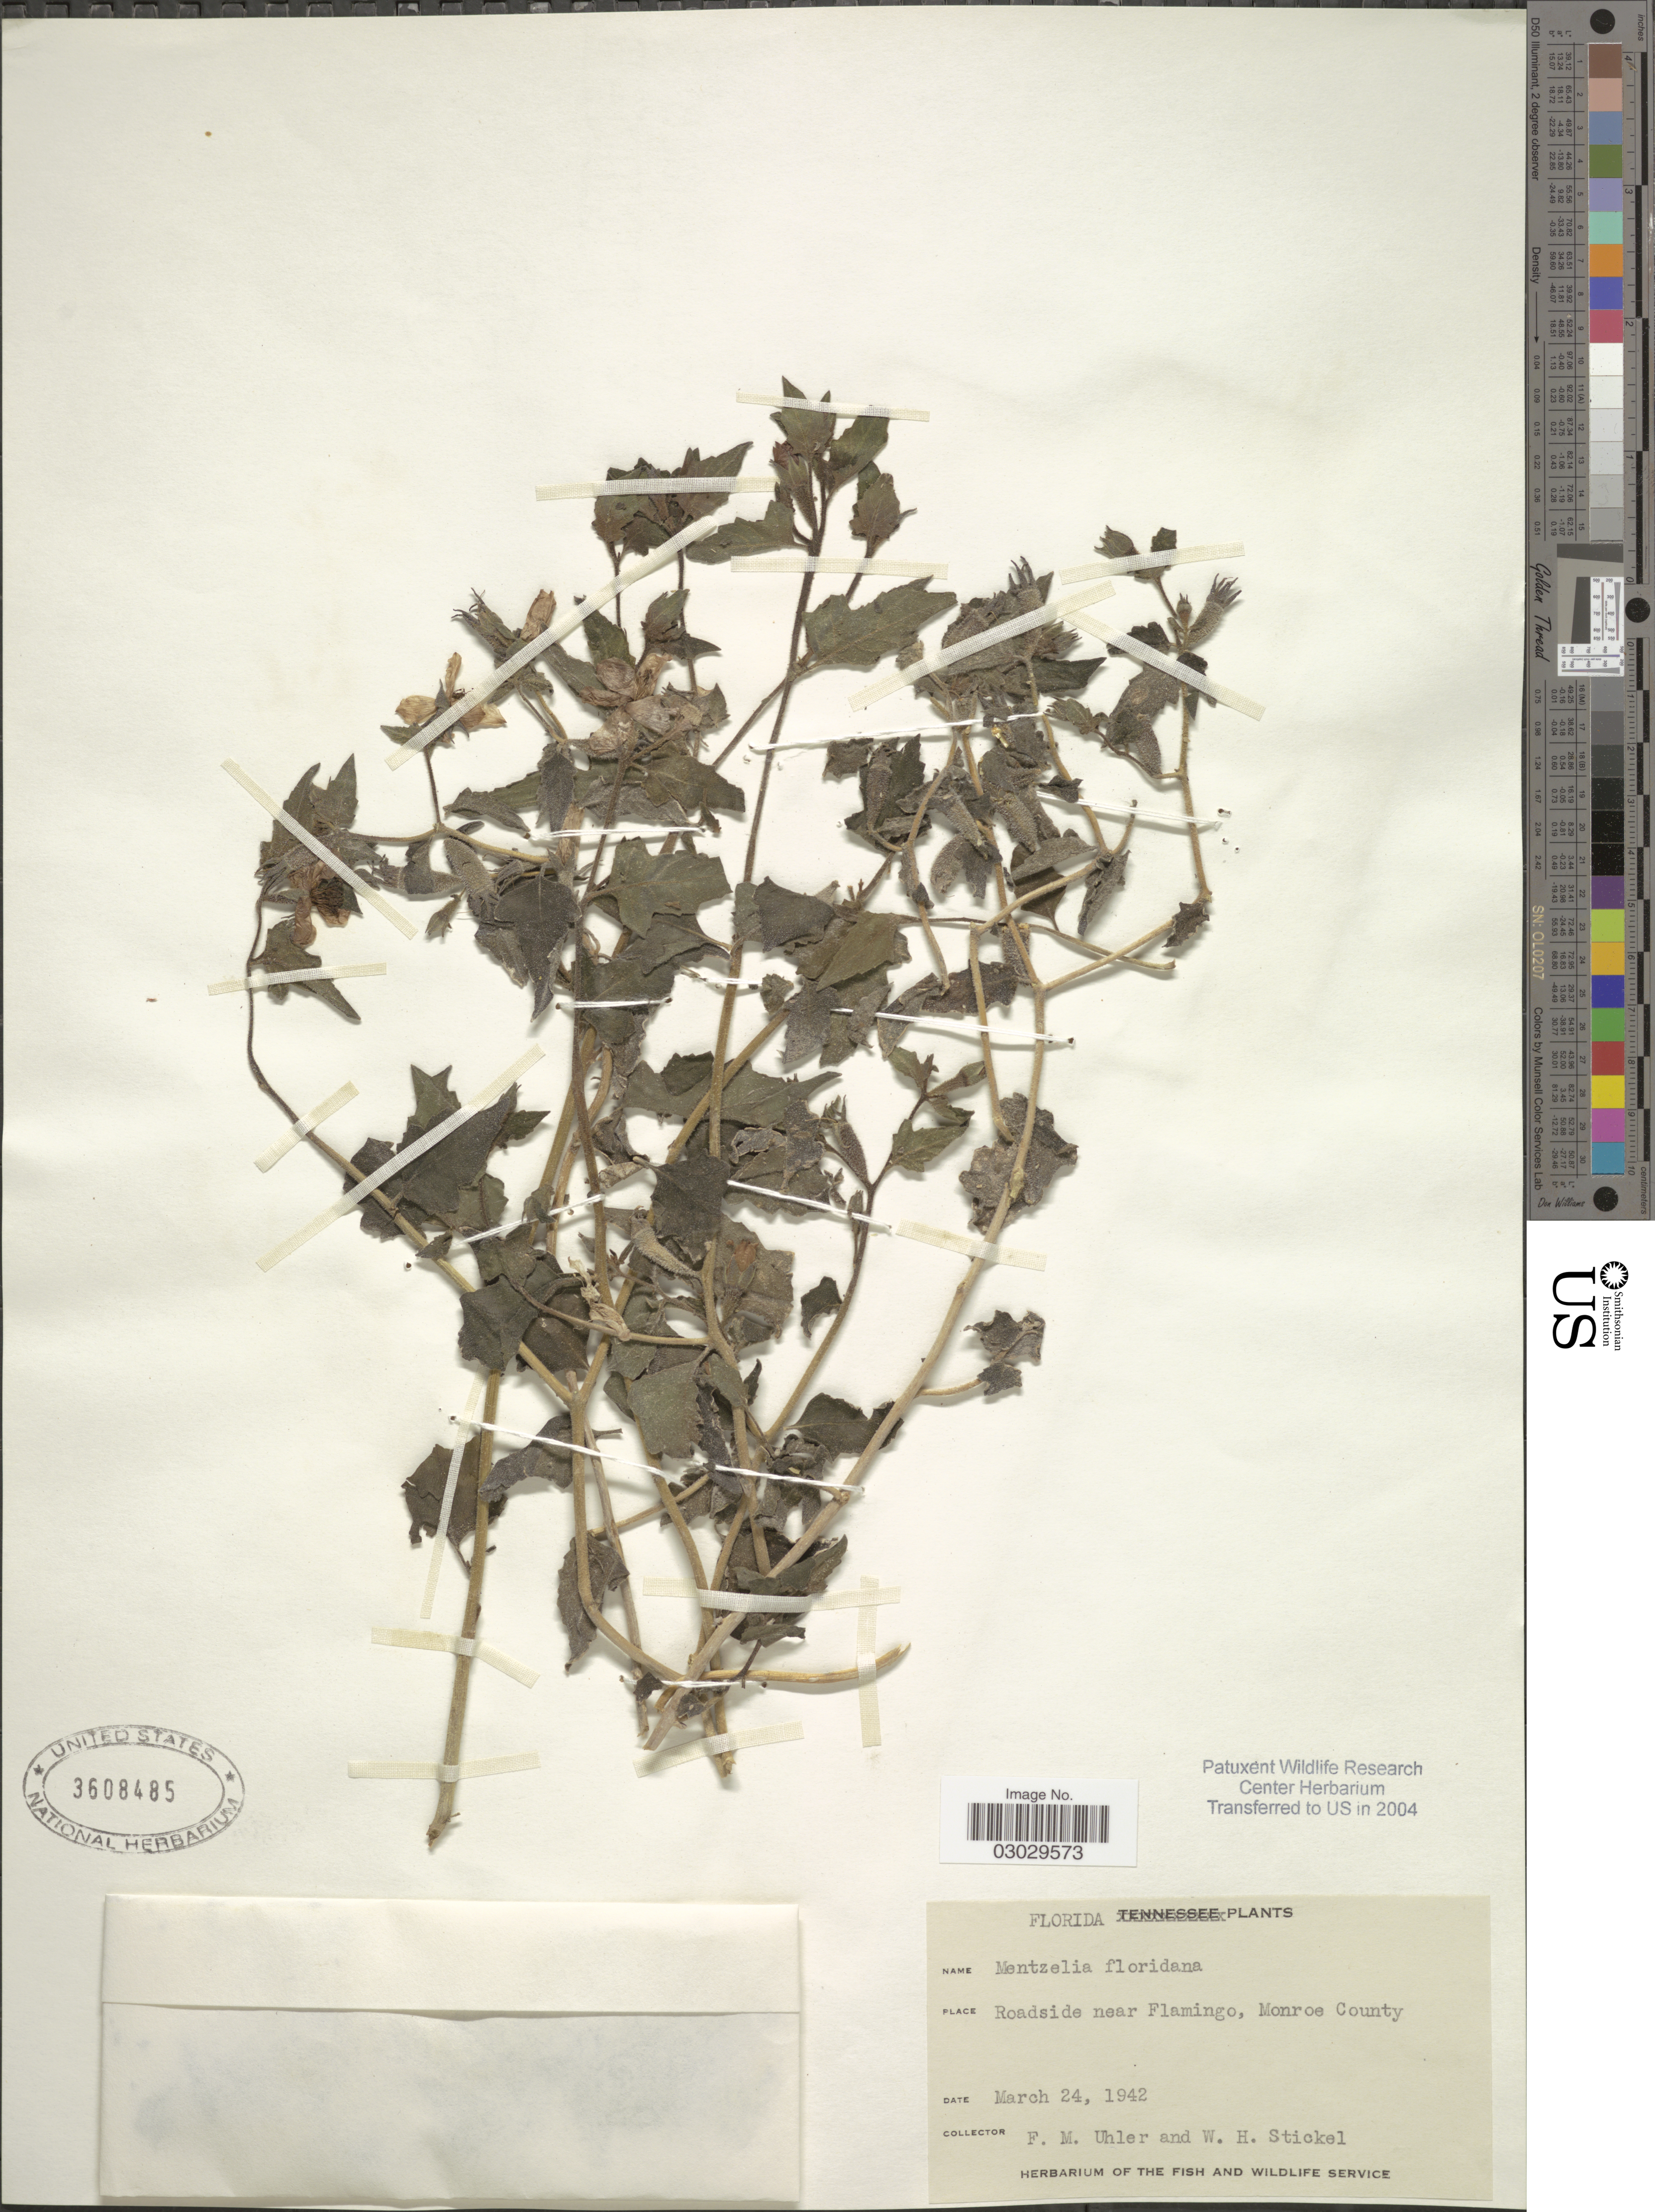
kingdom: Plantae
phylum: Tracheophyta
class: Magnoliopsida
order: Cornales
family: Loasaceae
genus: Mentzelia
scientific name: Mentzelia floridana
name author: Nutt. ex Torr. & A. Gray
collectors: F. M. Uhler & W. Stickel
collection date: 1942-03-24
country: United States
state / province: Florida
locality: Roadside near Flamingo, Monroe County.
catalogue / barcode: US 3608485